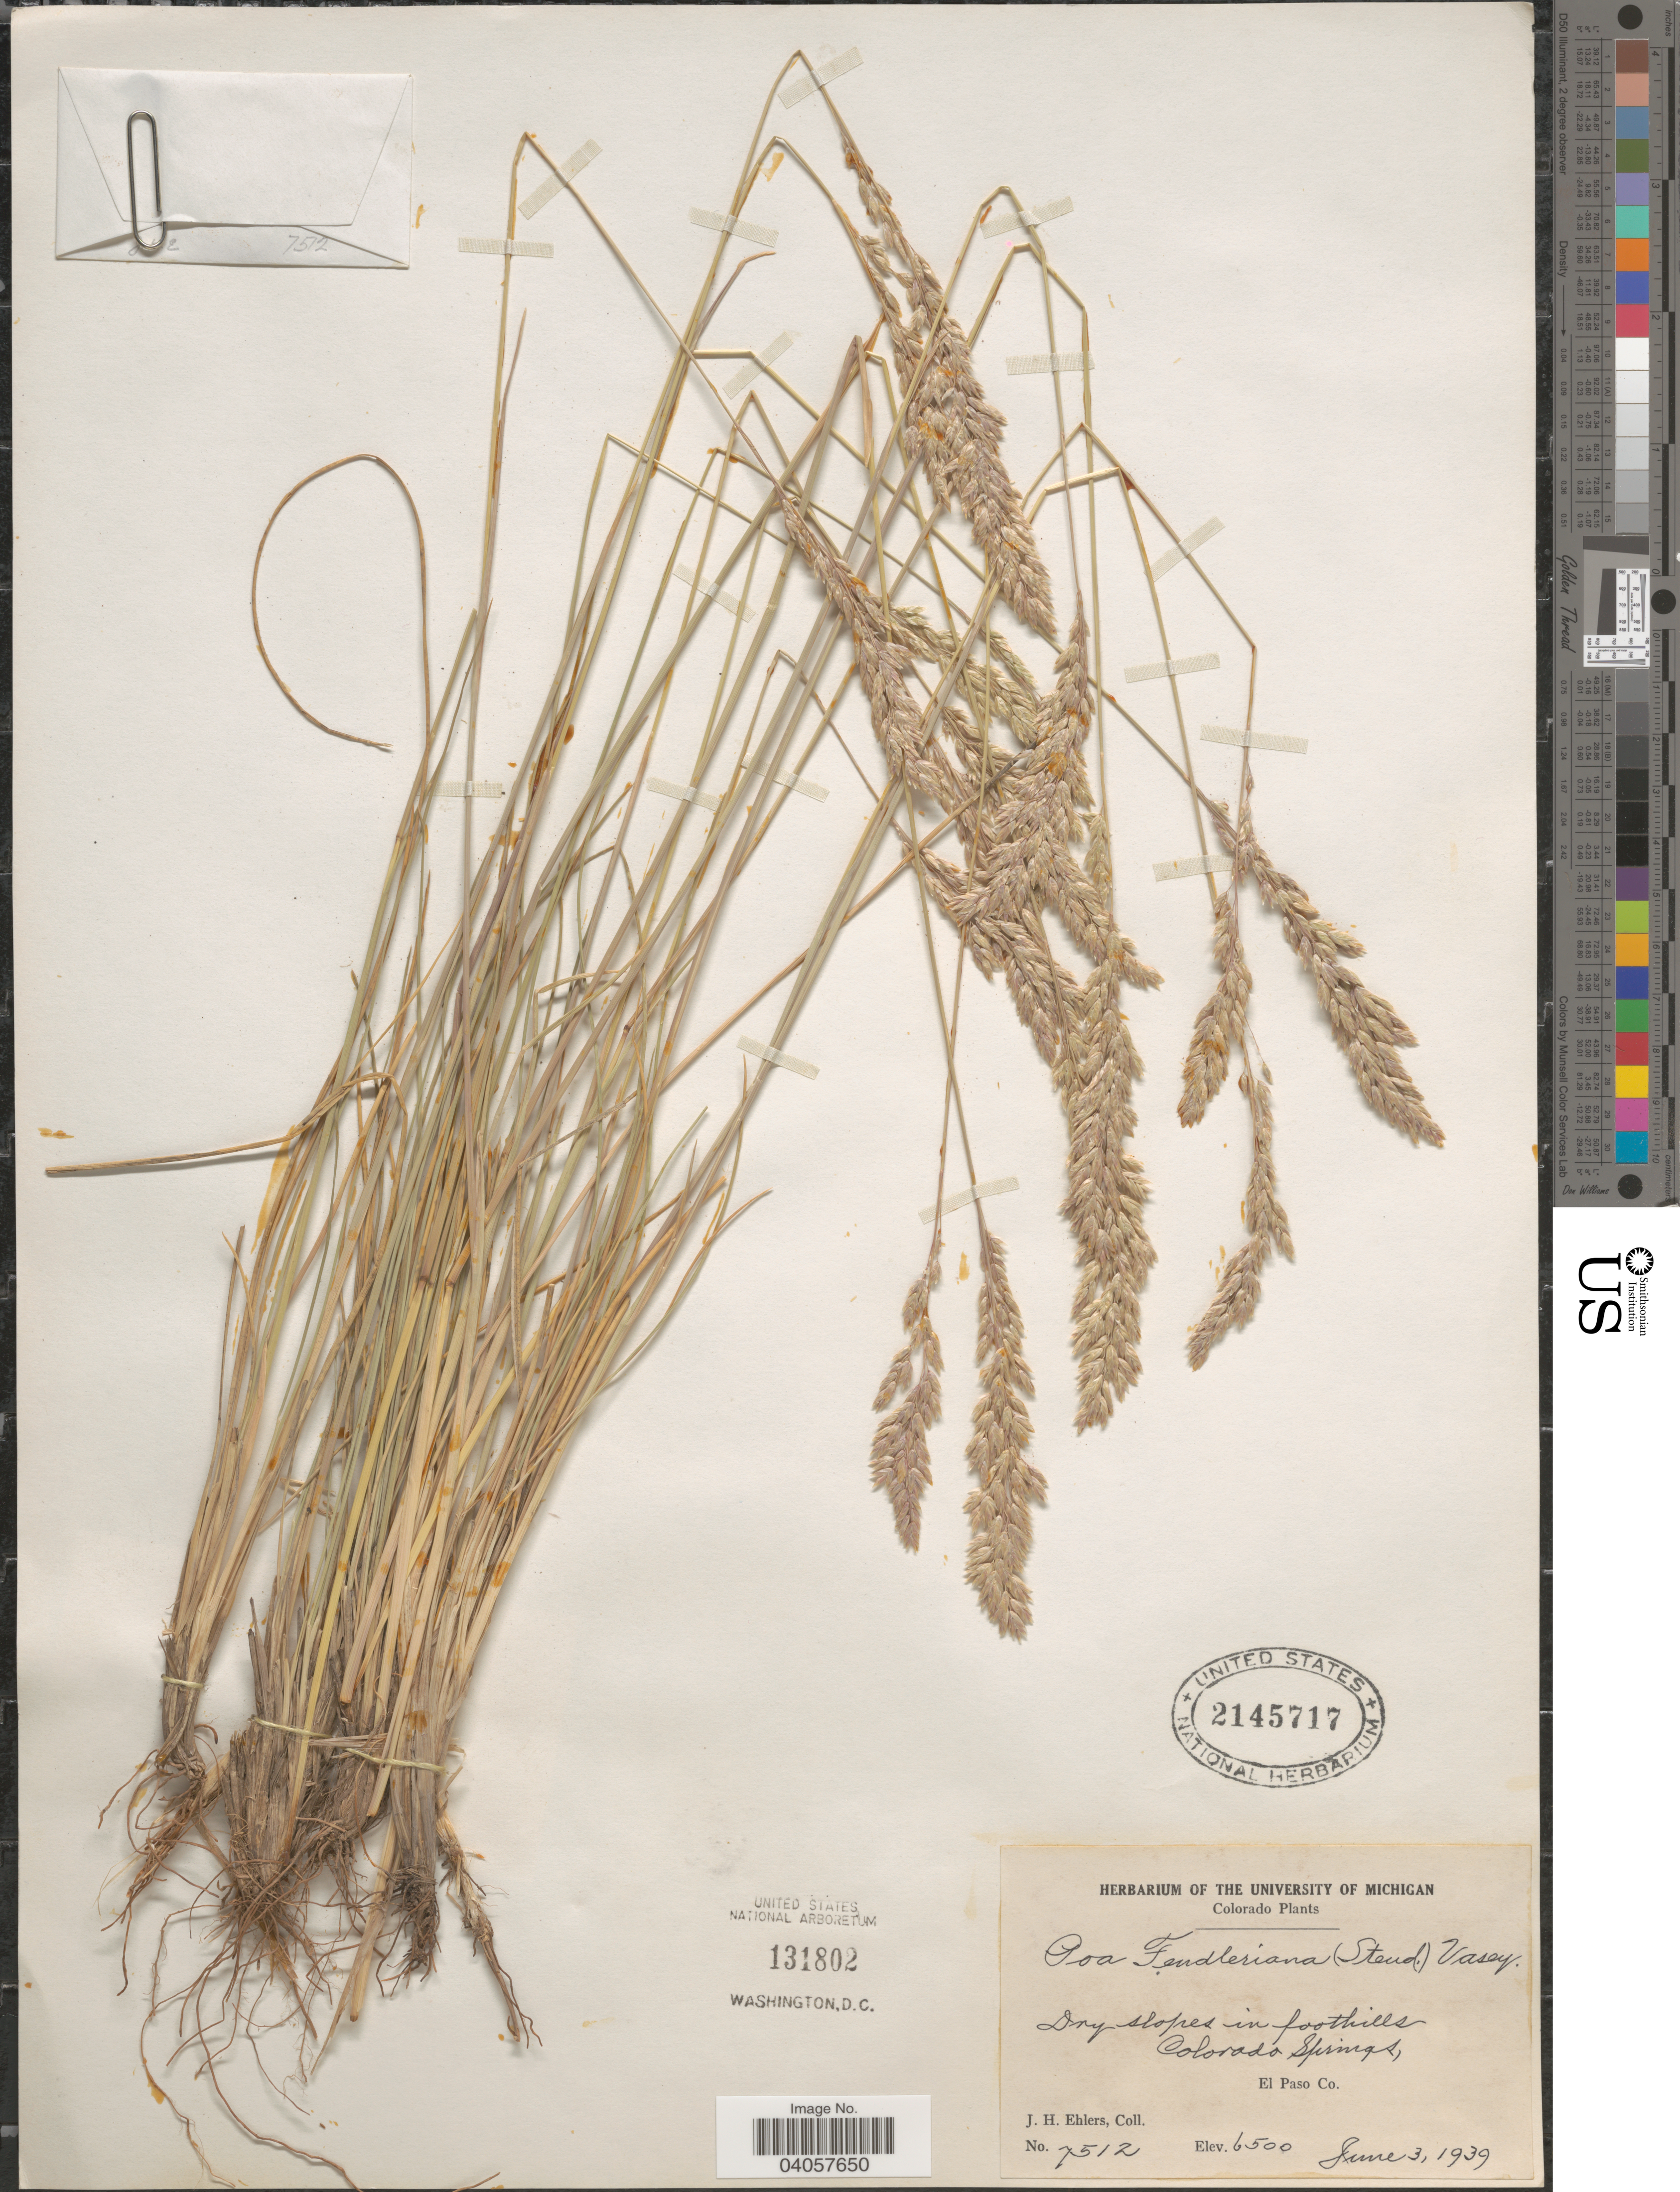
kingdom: Plantae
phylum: Tracheophyta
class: Liliopsida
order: Poales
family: Poaceae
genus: Poa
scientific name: Poa fendleriana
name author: (Steud.) Vasey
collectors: J. H. Ehlers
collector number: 7512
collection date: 1939-06-03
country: United States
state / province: Colorado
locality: Colorado Springs, El Paso Co.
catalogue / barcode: US 2145717